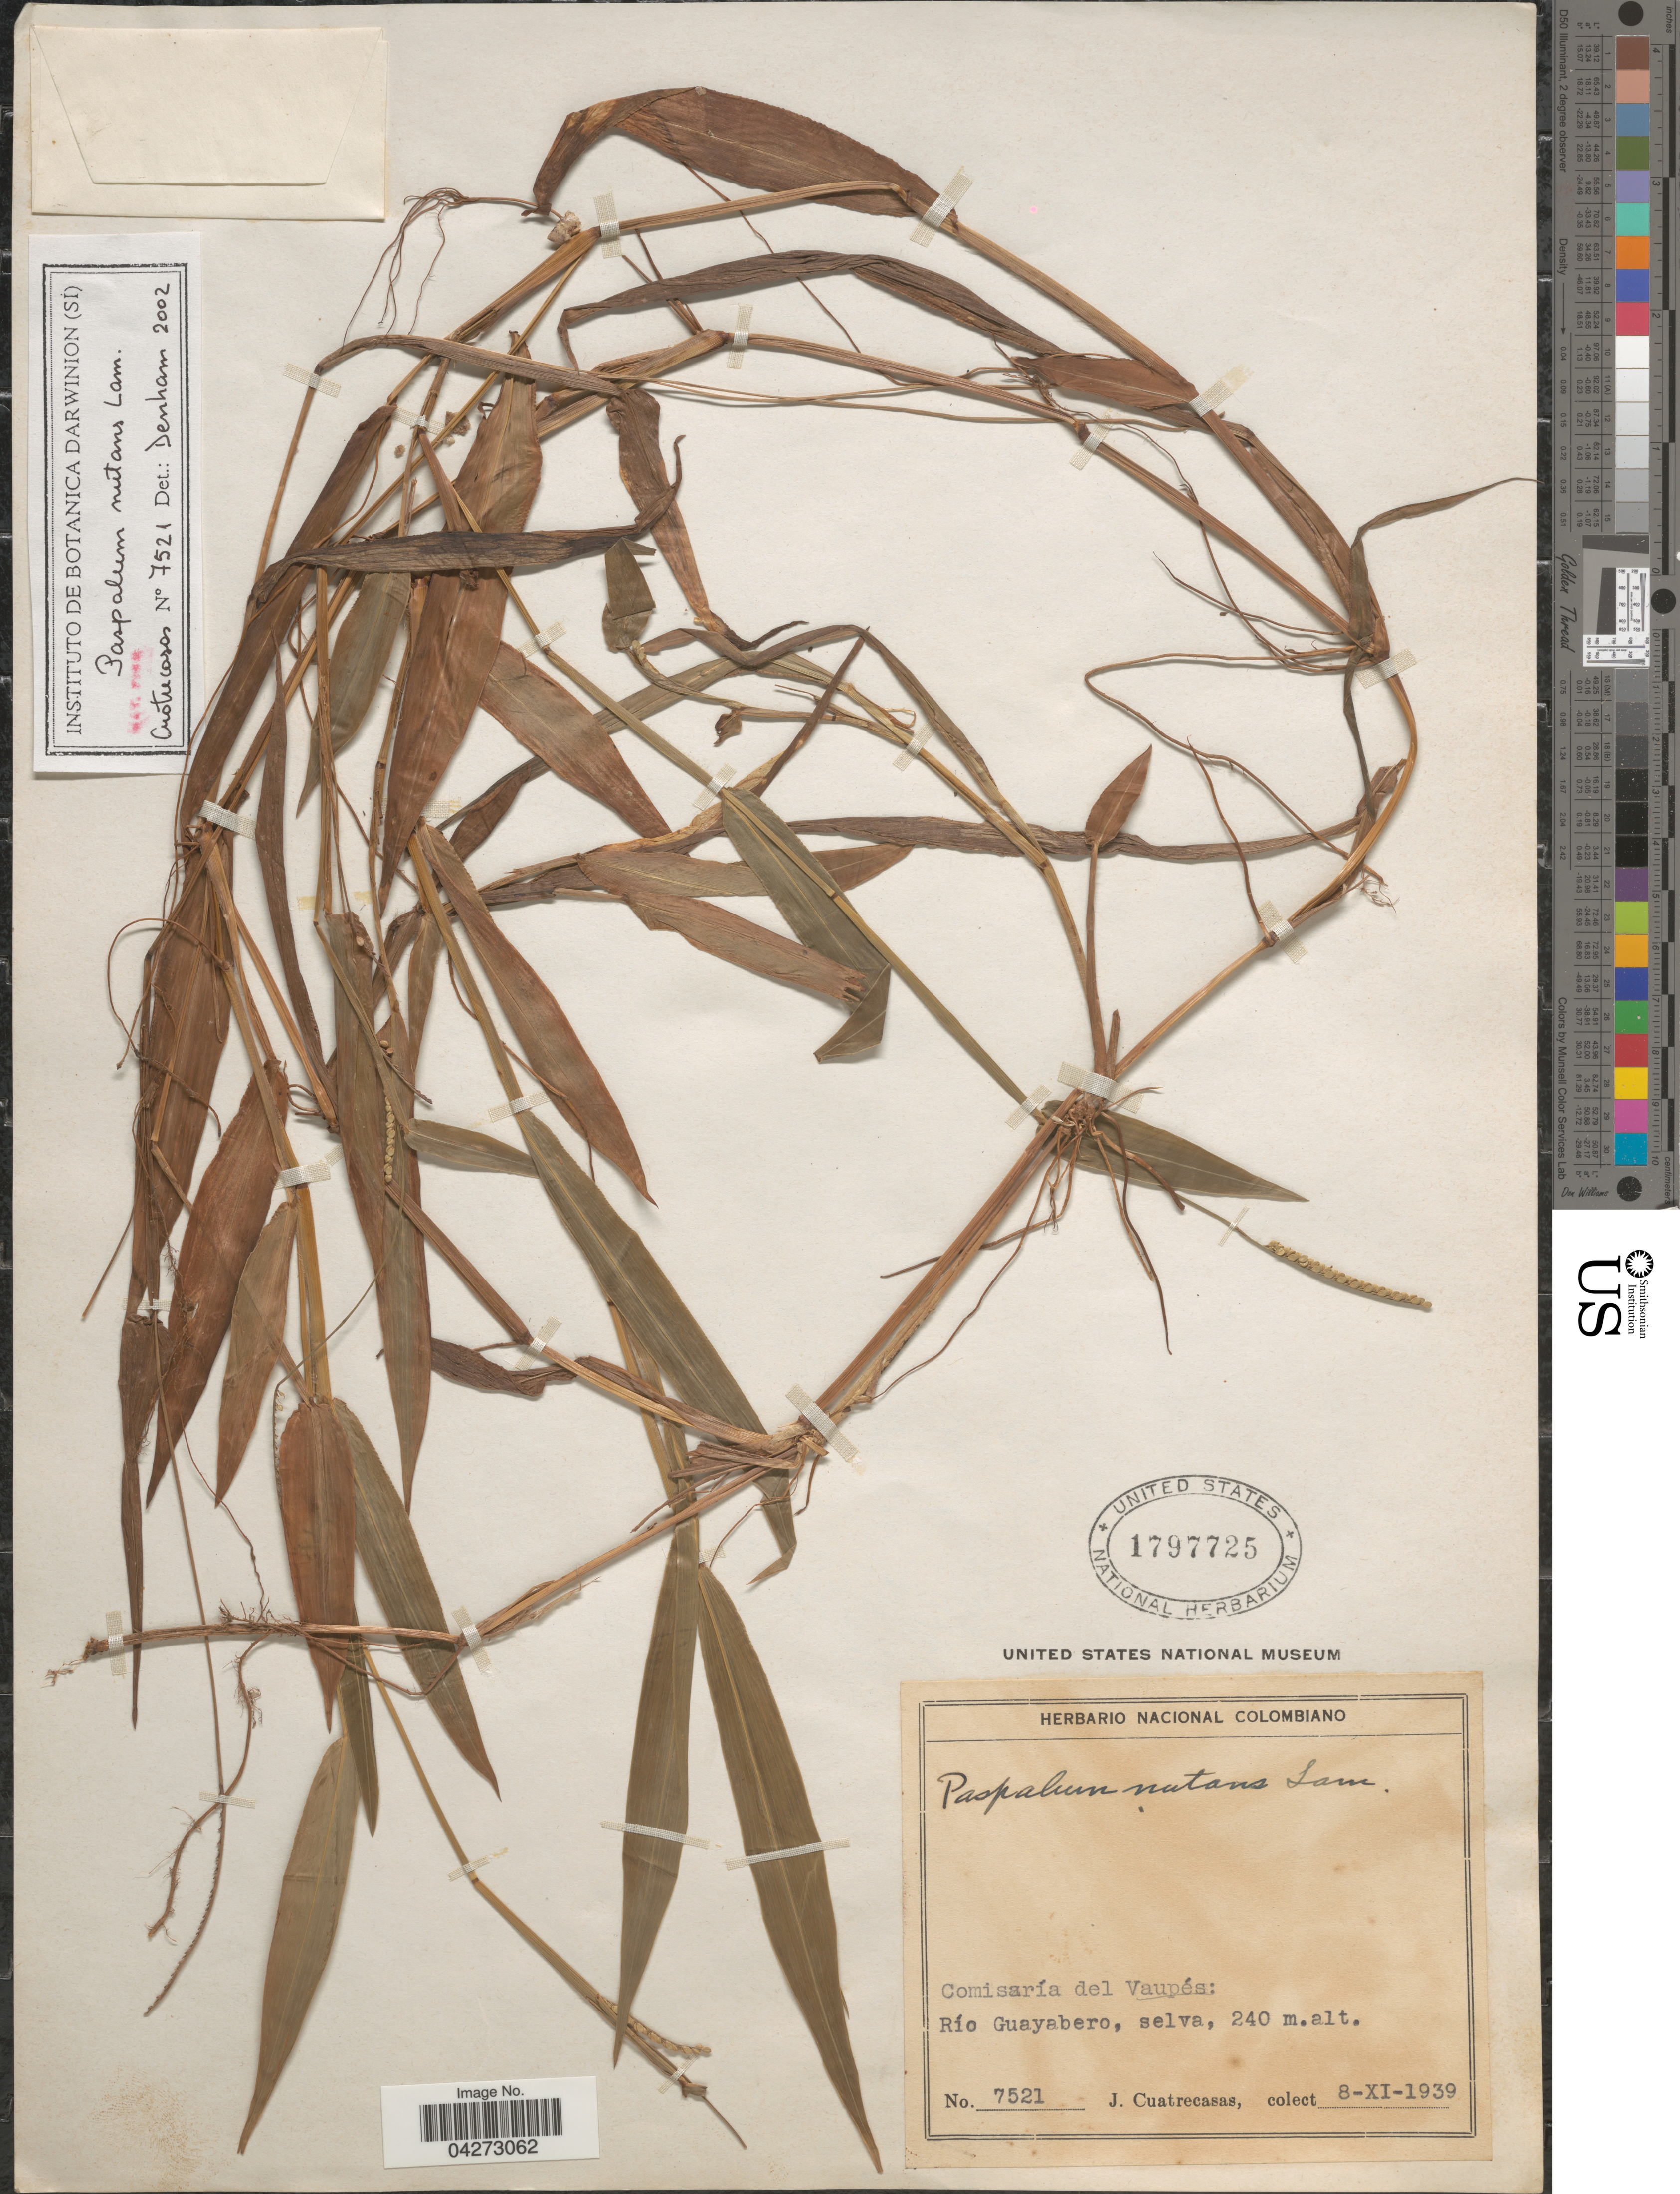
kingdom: Plantae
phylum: Tracheophyta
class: Liliopsida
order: Poales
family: Poaceae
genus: Paspalum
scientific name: Paspalum nutans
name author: Lam.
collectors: J. Cuatrecasas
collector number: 7521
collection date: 1939-11-08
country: Colombia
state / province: Vaupés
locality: Comisaría del Vaupés: Río Guayabero.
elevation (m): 240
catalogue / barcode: US 1797725